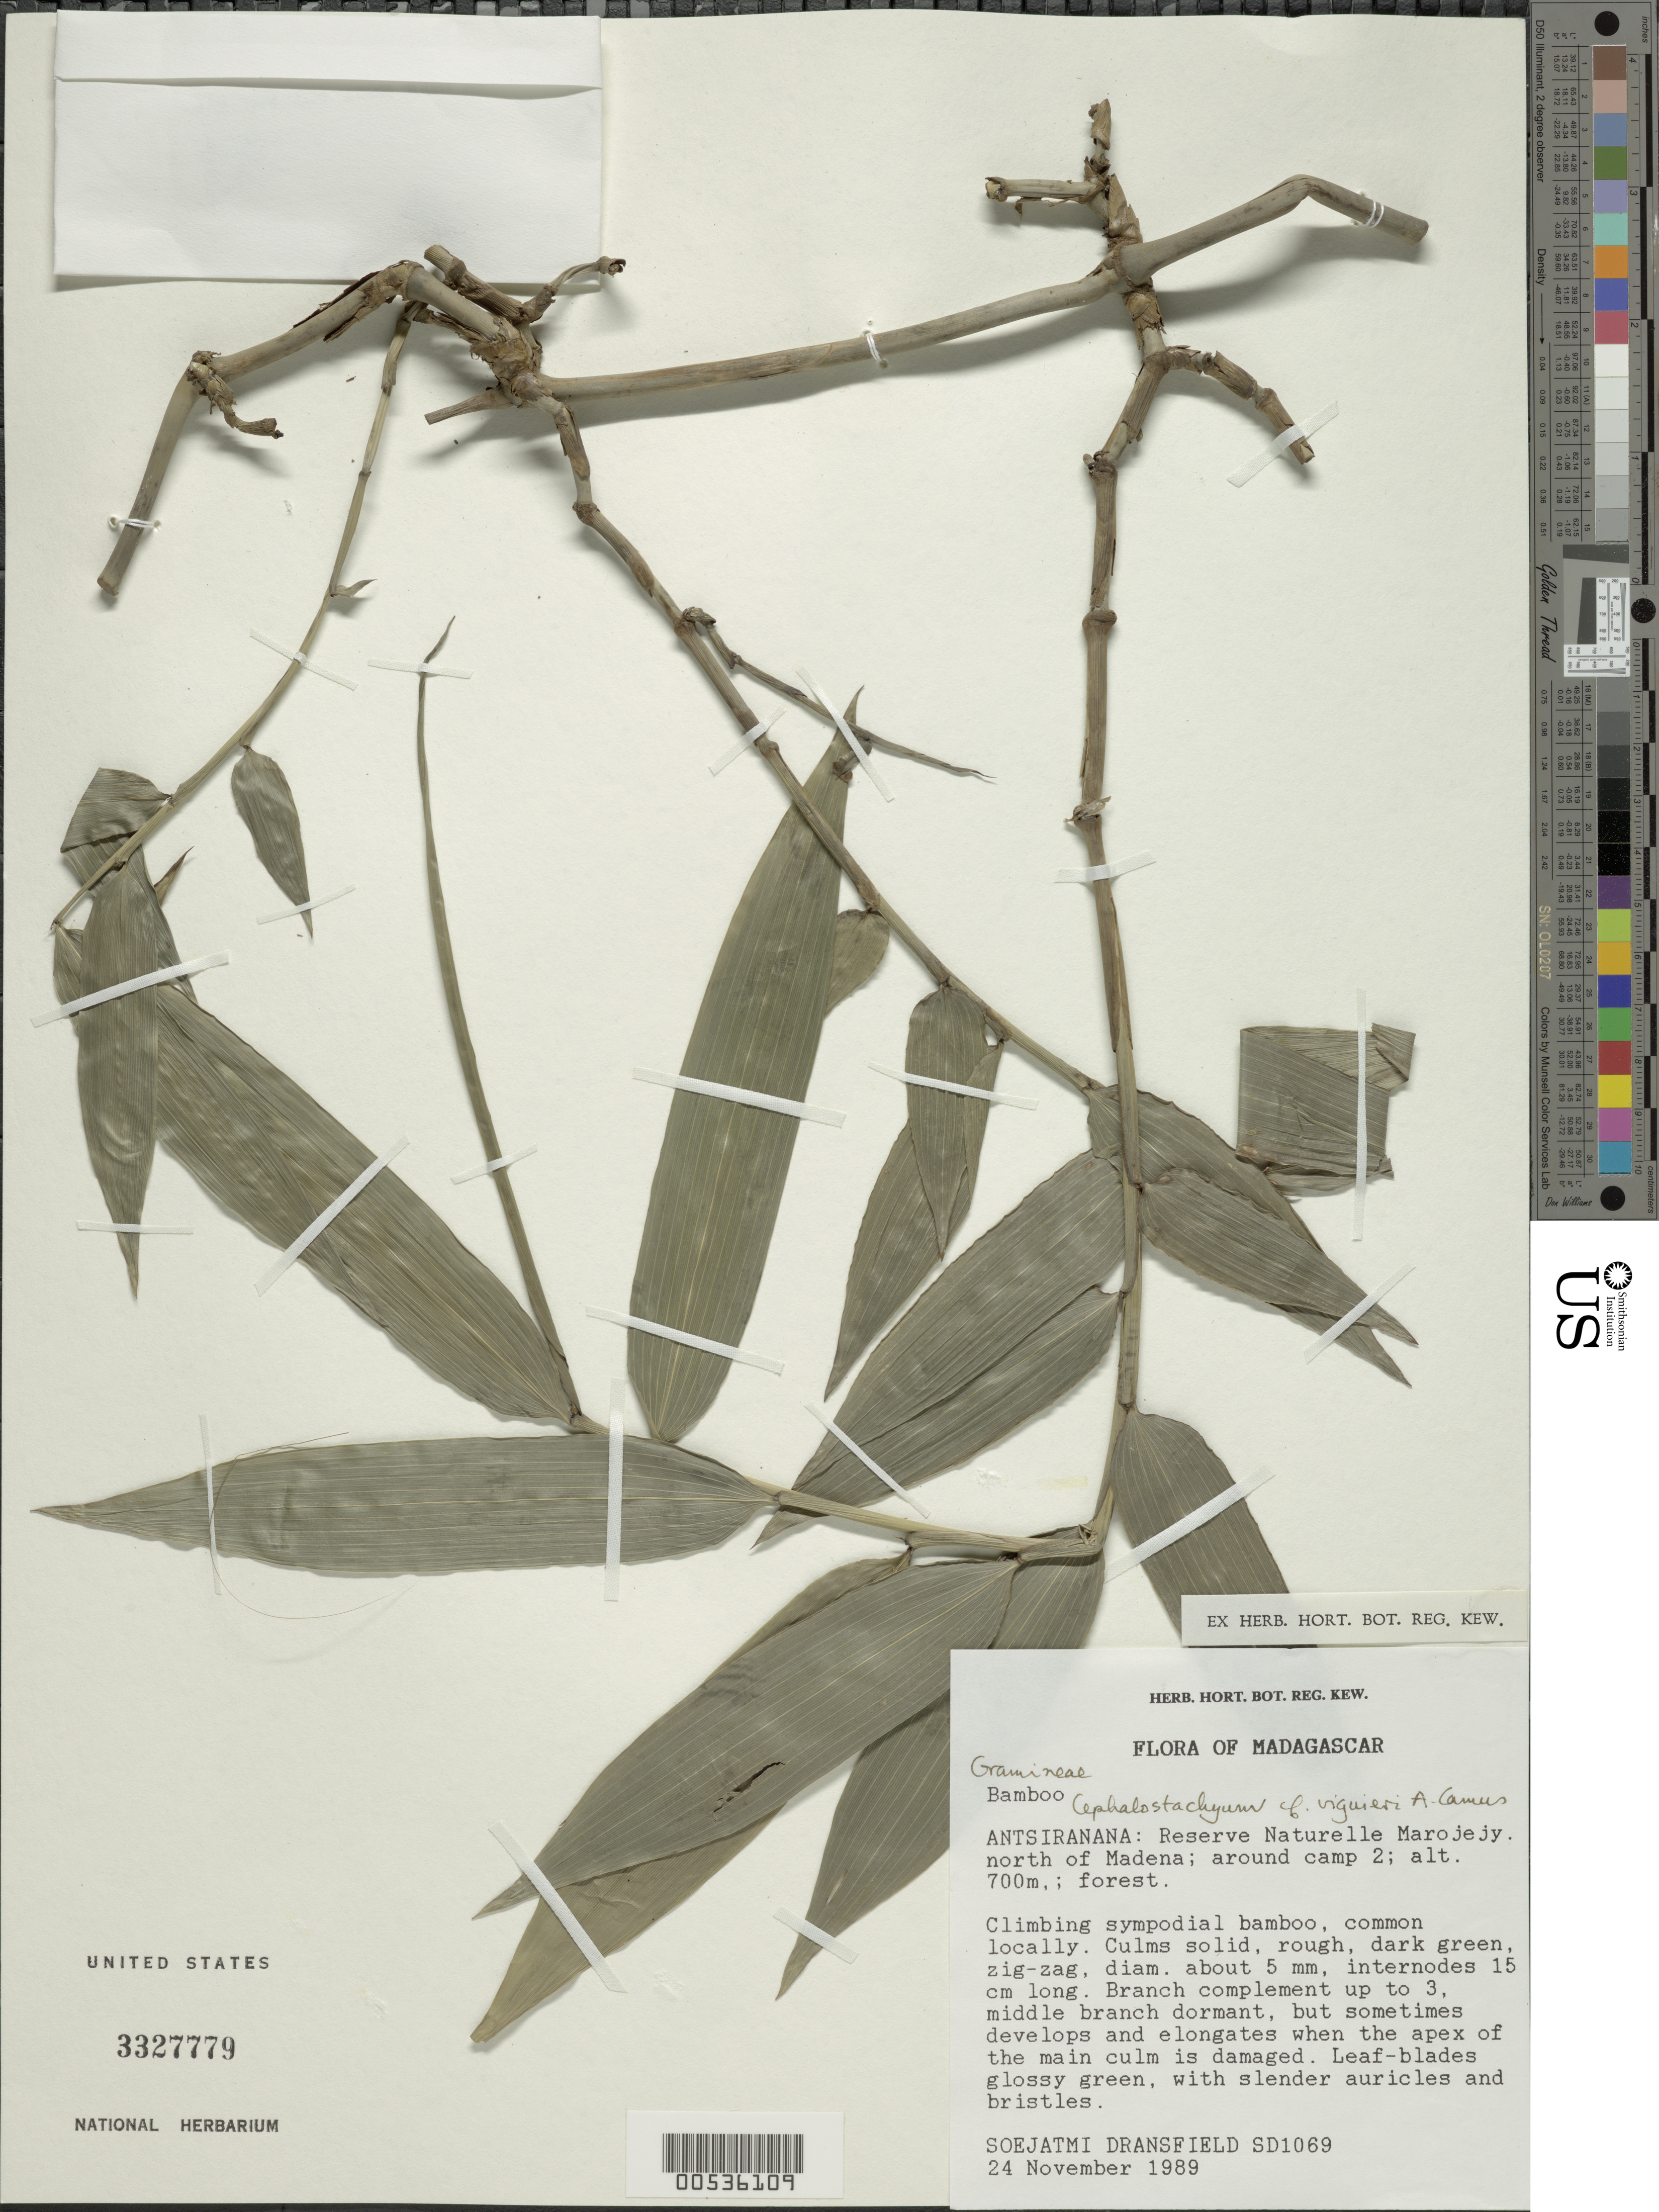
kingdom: Plantae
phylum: Tracheophyta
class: Liliopsida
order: Poales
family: Poaceae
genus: Cephalostachyum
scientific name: Cephalostachyum viguieri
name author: A. Camus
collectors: S. Dransfield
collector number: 1069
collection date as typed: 24 Nov 1989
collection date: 1989-11-24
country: Madagascar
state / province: Sava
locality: Marojejy nature reserve, n of madena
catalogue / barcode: US 3327779